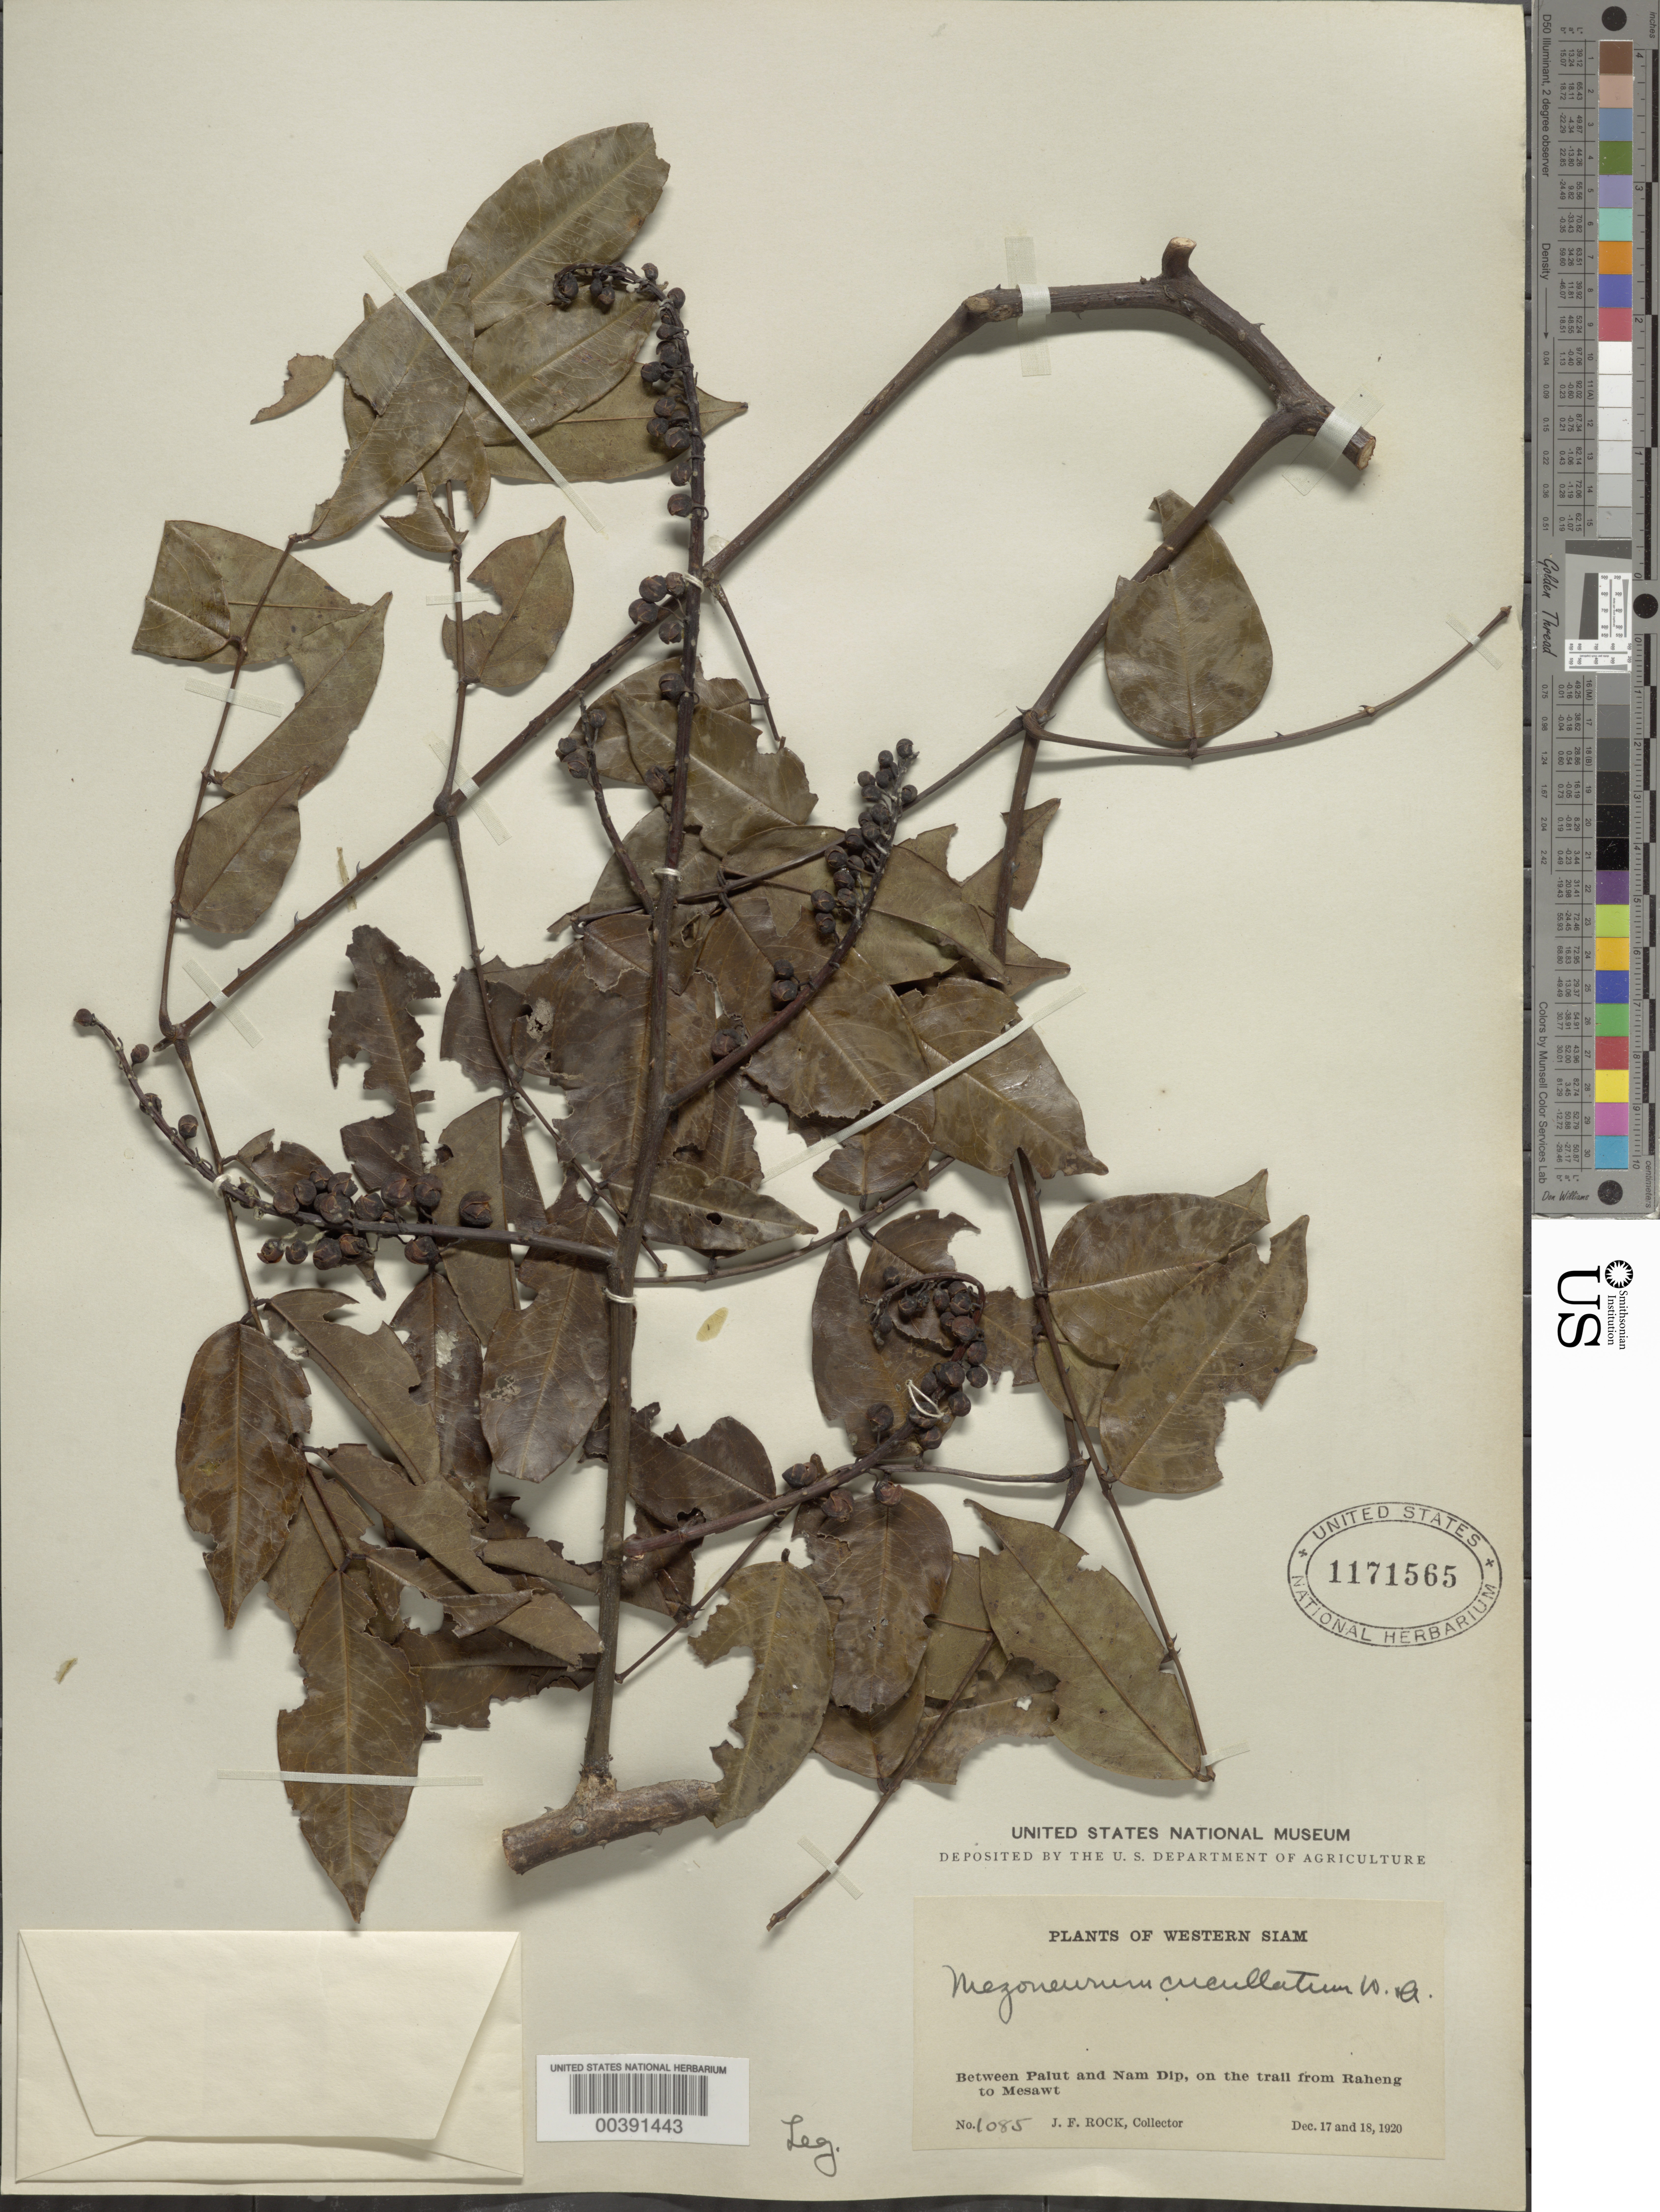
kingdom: Plantae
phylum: Tracheophyta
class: Magnoliopsida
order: Fabales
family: Fabaceae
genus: Mezoneuron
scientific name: Mezoneuron cucullatum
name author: (Roxb.) Wight & Arn.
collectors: J. F. Rock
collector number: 1085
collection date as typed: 17 Dec 1920 to 18 Dec 1920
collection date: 1920-12-17/1920-12-18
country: Thailand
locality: Western siam, between palut and nam dip, on trail from raheng to mesawt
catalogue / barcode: US 1171565